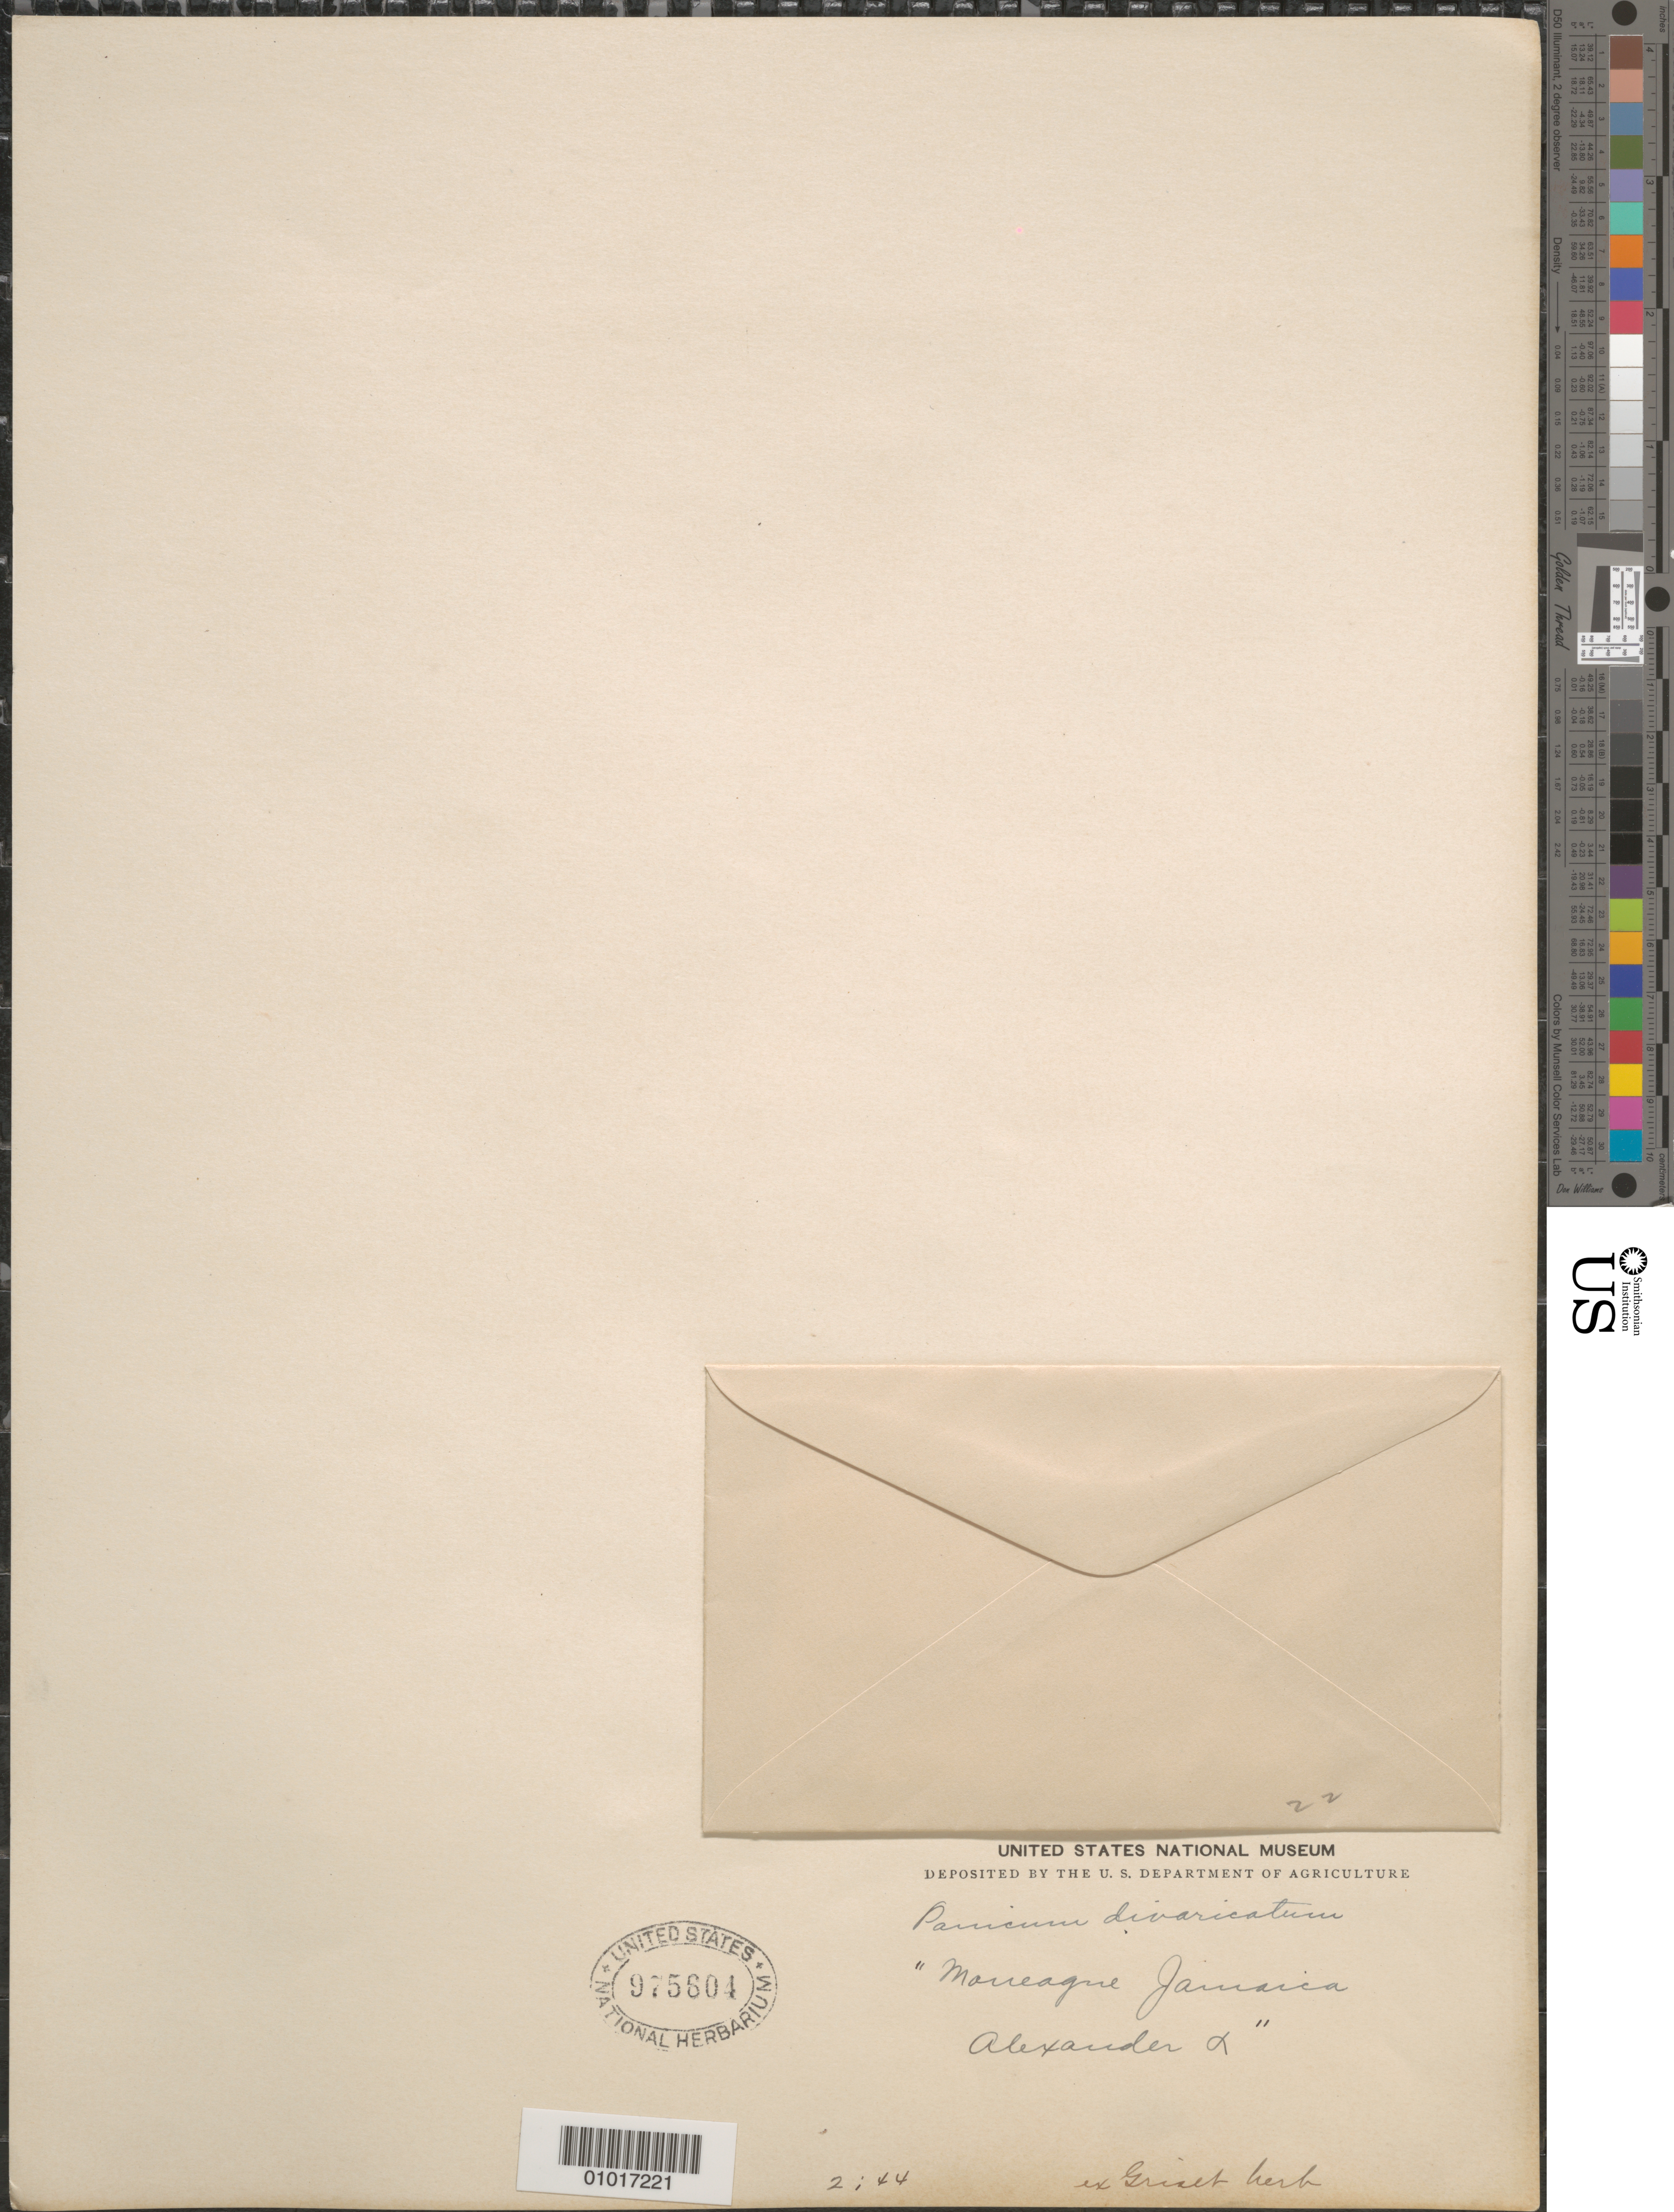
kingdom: Plantae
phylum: Tracheophyta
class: Liliopsida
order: Poales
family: Poaceae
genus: Lasiacis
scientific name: Lasiacis divaricata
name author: (L.) Hitchc.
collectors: A. M. Alexander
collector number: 22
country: Jamaica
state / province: Saint Ann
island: Jamaica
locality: Moneague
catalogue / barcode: US 975604